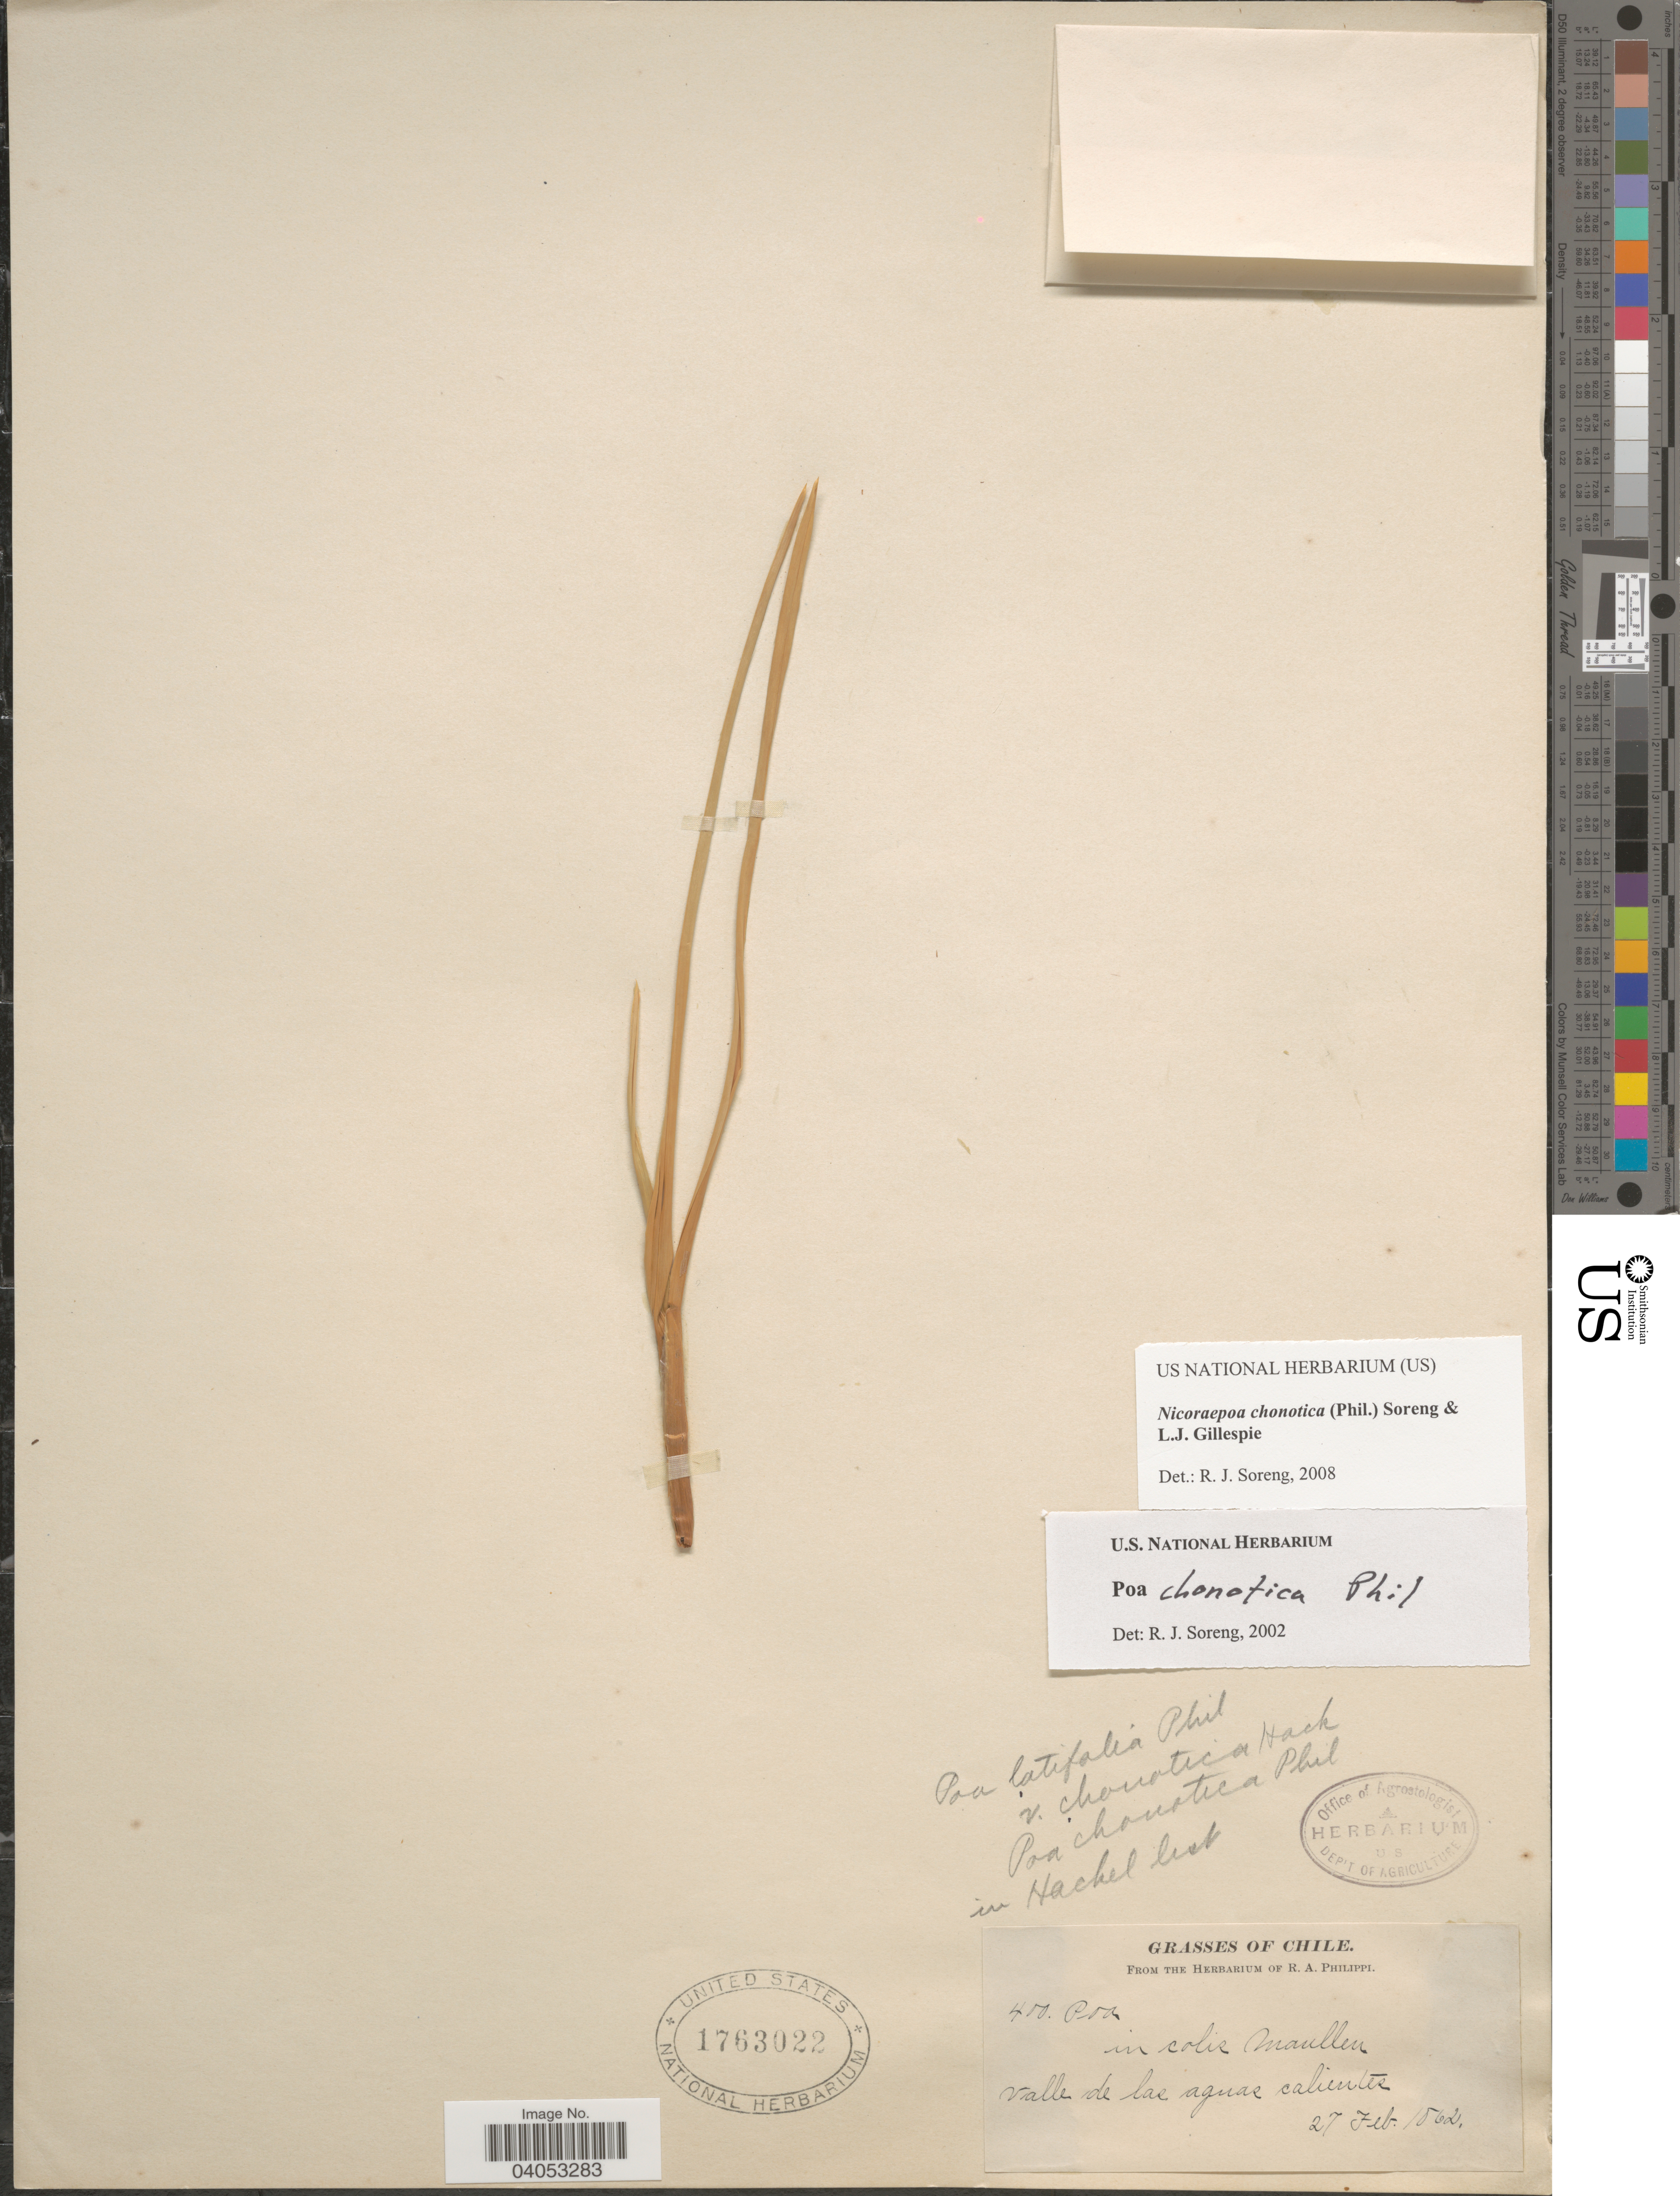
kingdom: Plantae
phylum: Tracheophyta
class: Liliopsida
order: Poales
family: Poaceae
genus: Nicoraepoa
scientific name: Nicoraepoa chonotica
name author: (Phil.) Soreng & L.J. Gillespie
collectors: ex. herb. R.A. Philippi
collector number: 400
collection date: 1862-02-27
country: Chile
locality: In colis maullen. Valle de las aguas calientes.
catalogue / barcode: US 1763022